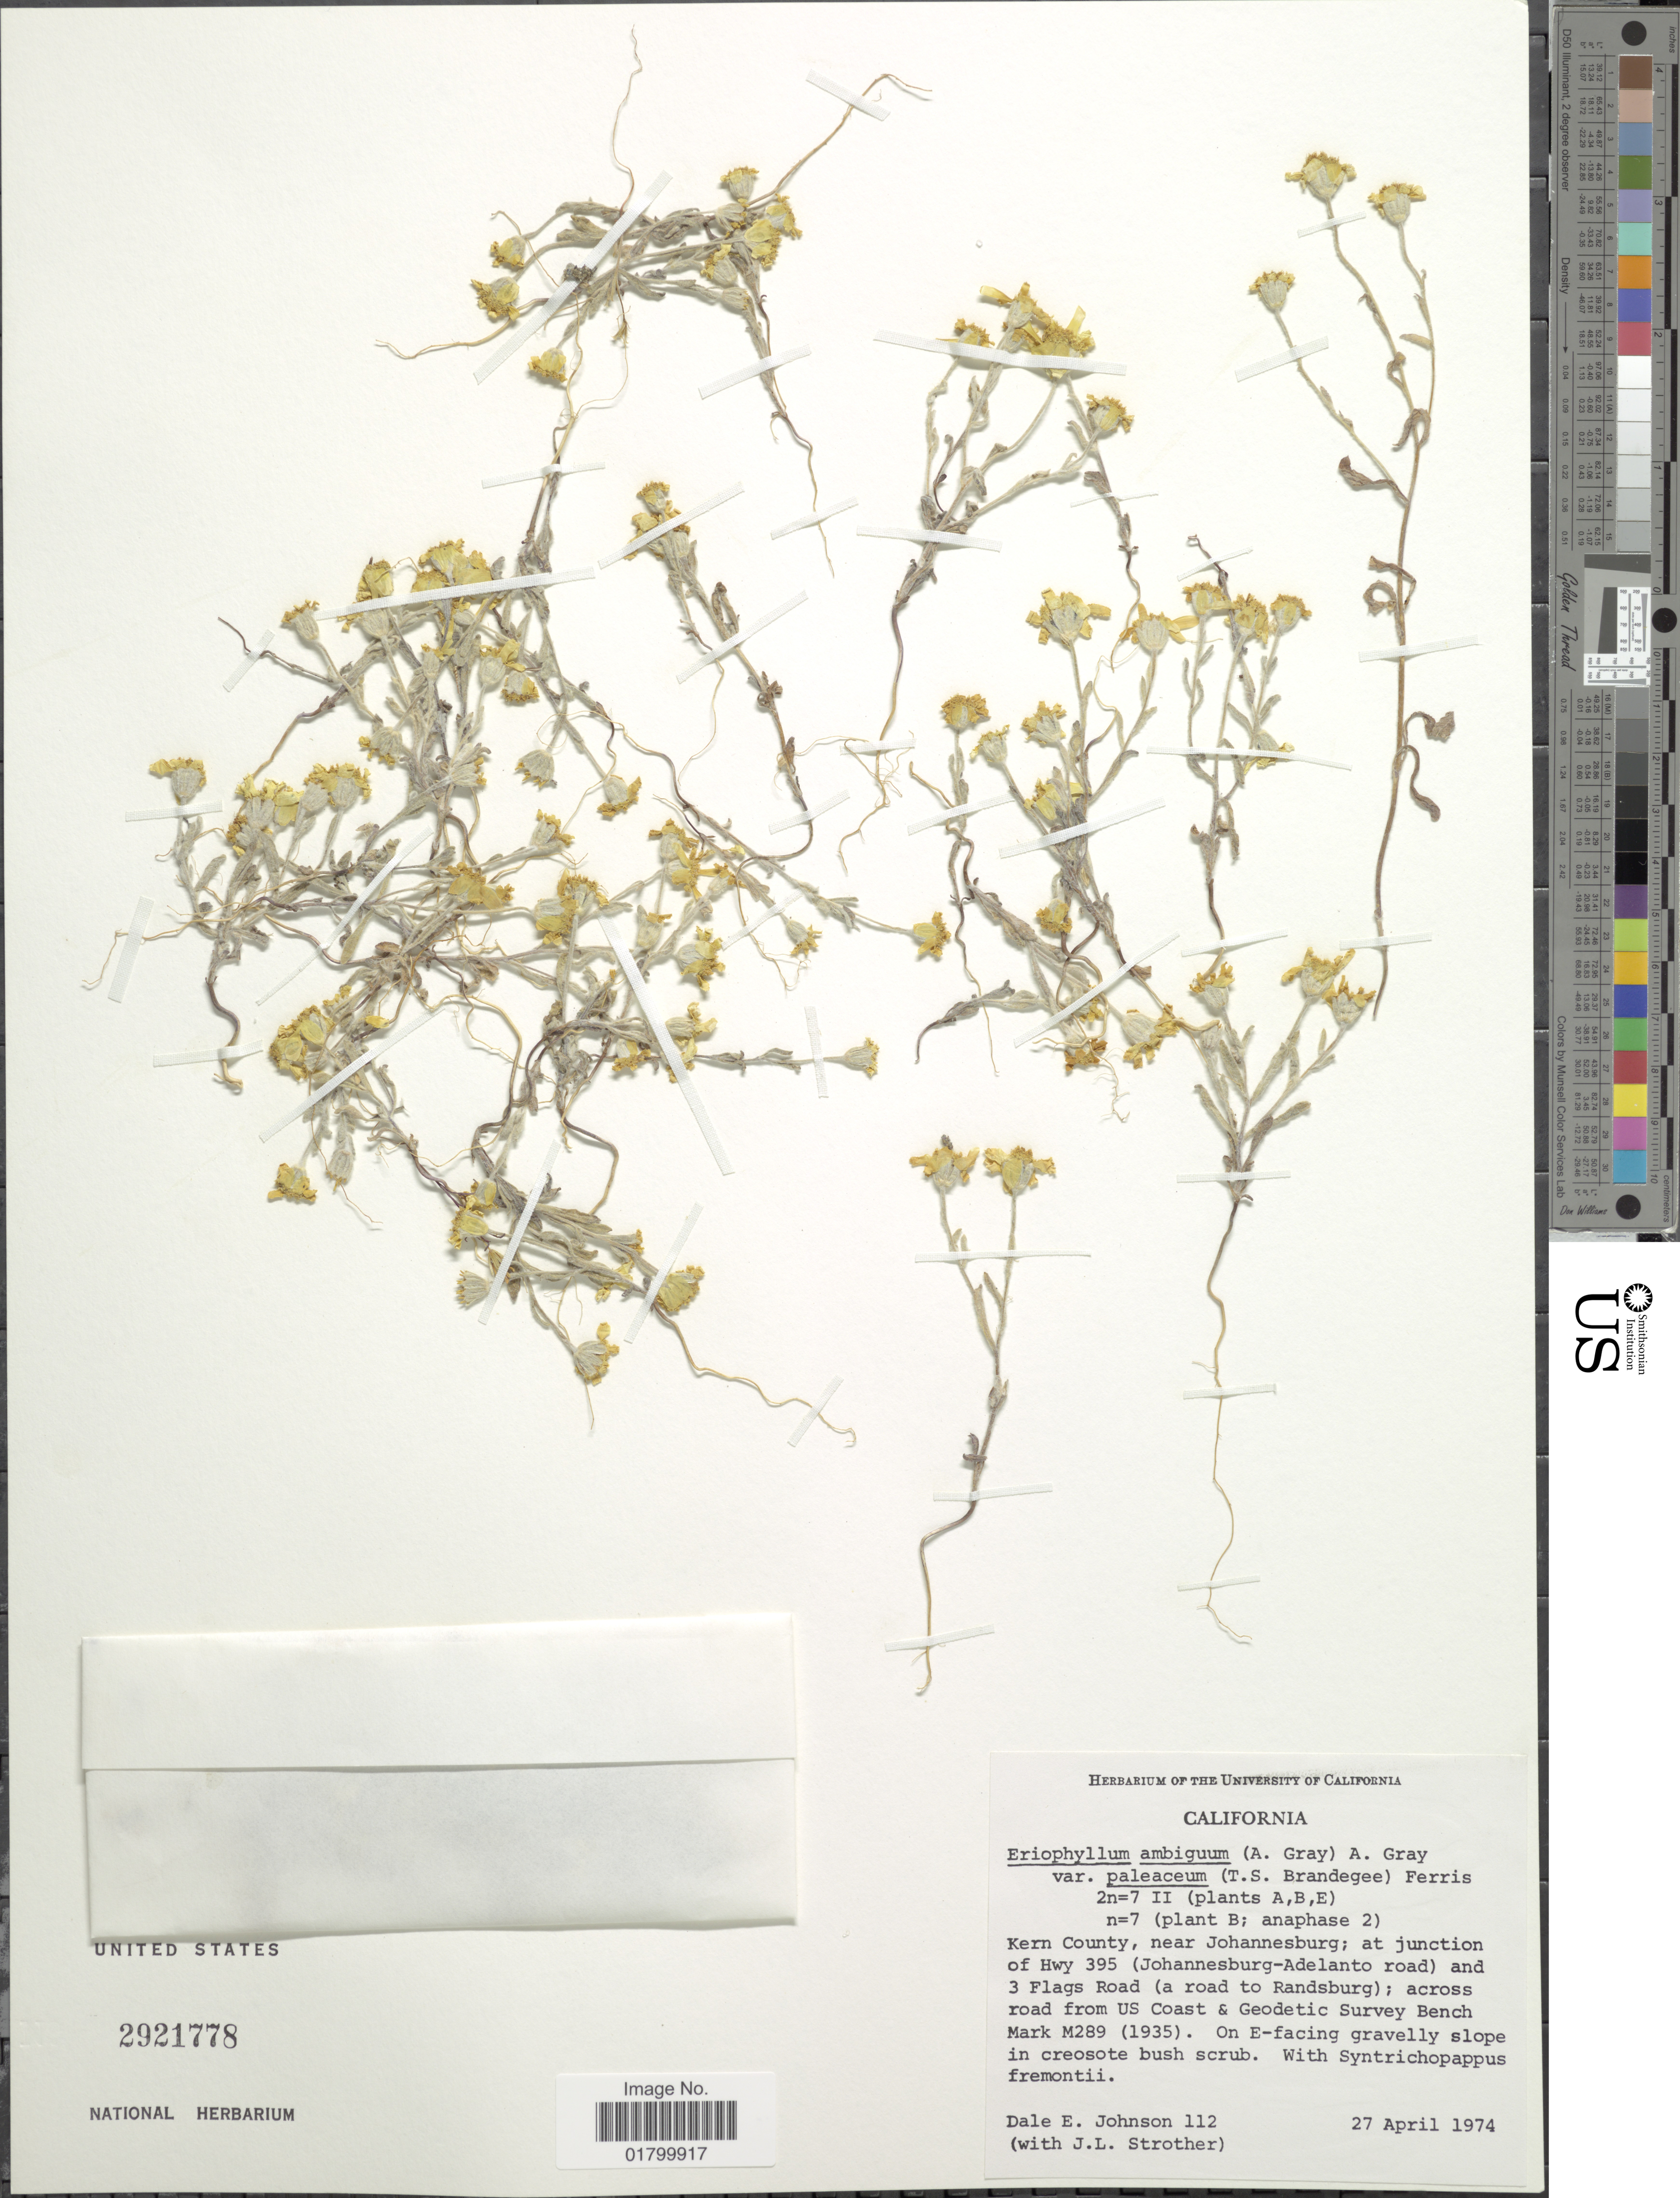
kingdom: Plantae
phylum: Tracheophyta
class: Magnoliopsida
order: Asterales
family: Asteraceae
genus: Eriophyllum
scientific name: Eriophyllum ambiguum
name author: (A. Gray) A. Gray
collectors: D. E. Johnson & J. L. Strother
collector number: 112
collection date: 1974-04-27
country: United States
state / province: California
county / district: Kern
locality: Kern County, near Johannesburg, at junction of Hwy 395 (Johannesburg-Adelanto road) and 3 Flags Road (a road to Randsburg), across road from US Coast & Geodetic Survey Bench Mark M289 (1935)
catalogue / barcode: US 2921778